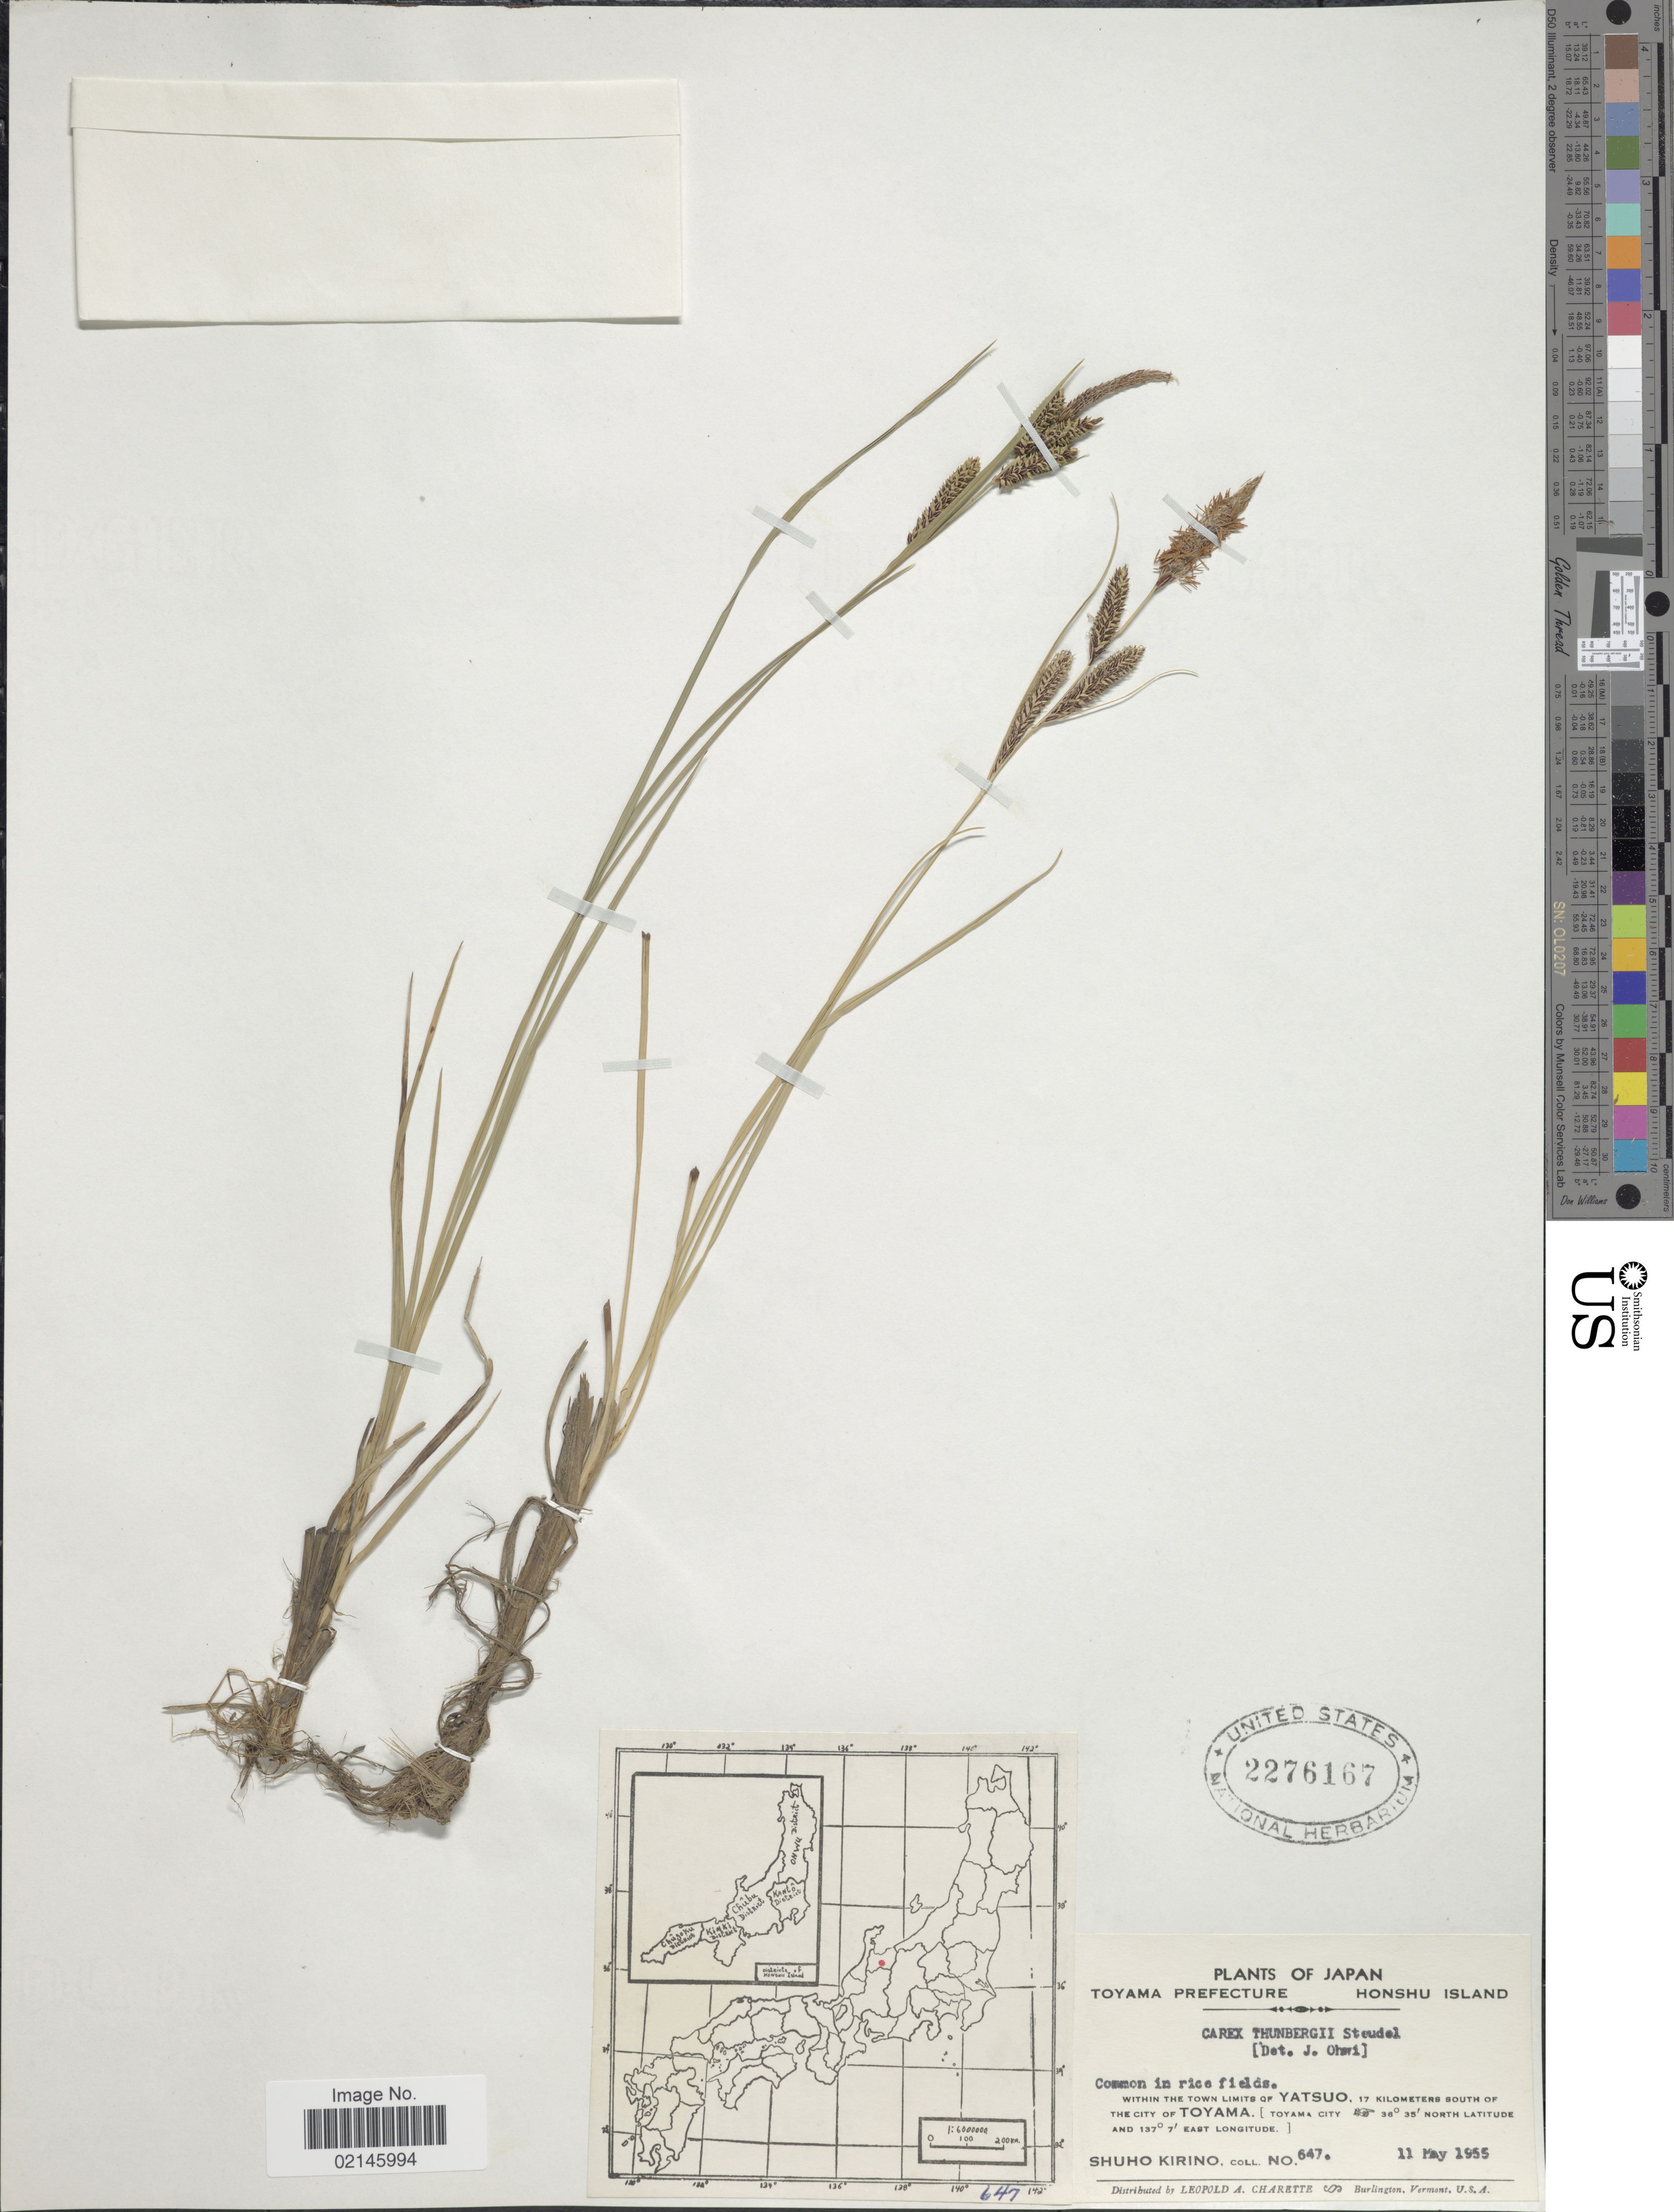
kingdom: Plantae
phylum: Tracheophyta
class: Liliopsida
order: Poales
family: Cyperaceae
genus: Carex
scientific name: Carex thunbergii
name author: Steud.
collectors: S. Kirino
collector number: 647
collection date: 1955-05-11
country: Japan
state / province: Toyama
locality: Honshu Island. Within the town limits of Yatsuo, 17 kilometers south of the city of Toyama. [Toyama City]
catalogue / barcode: US 2276167